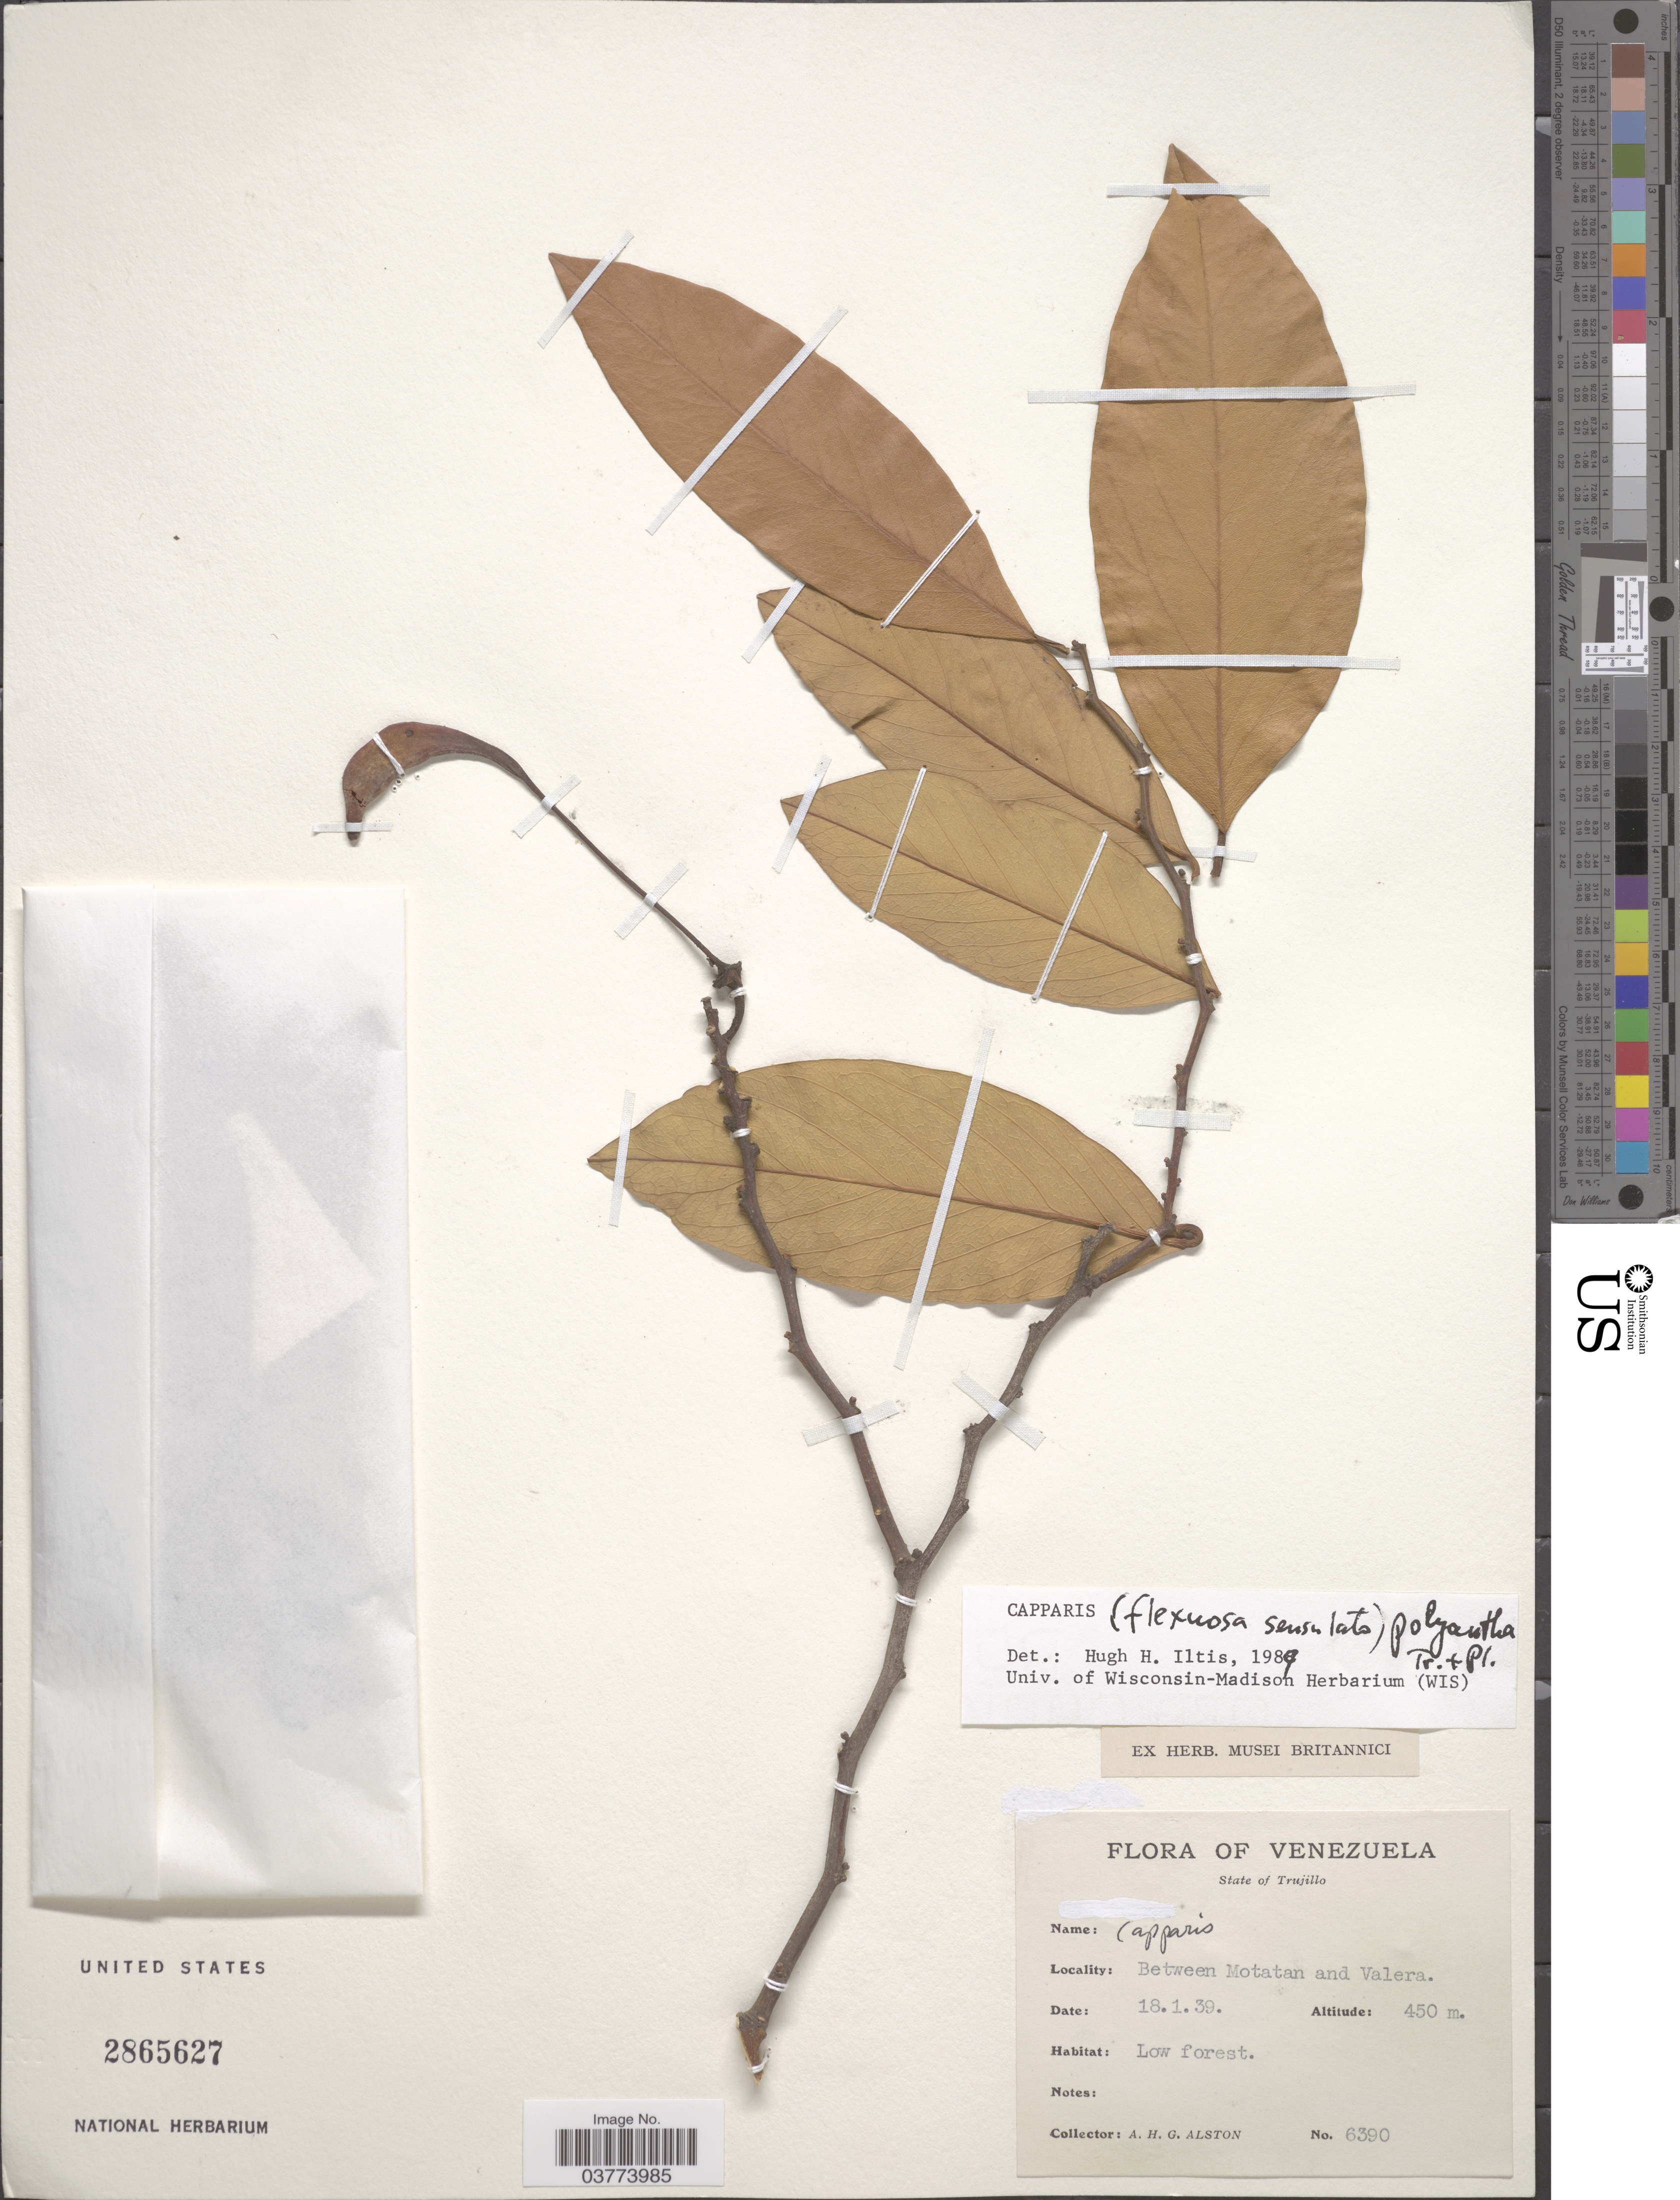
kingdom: Plantae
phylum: Tracheophyta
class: Magnoliopsida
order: Brassicales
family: Capparaceae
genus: Cynophalla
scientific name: Cynophalla polyantha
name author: (Triana & Planch.) Cornejo & Iltis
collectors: A. H. Alston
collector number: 6390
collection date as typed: Transcribed d/m/y: 18/1/39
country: Venezuela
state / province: Trujillo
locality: Between Motatan and Valera.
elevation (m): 450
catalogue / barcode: US 2865627